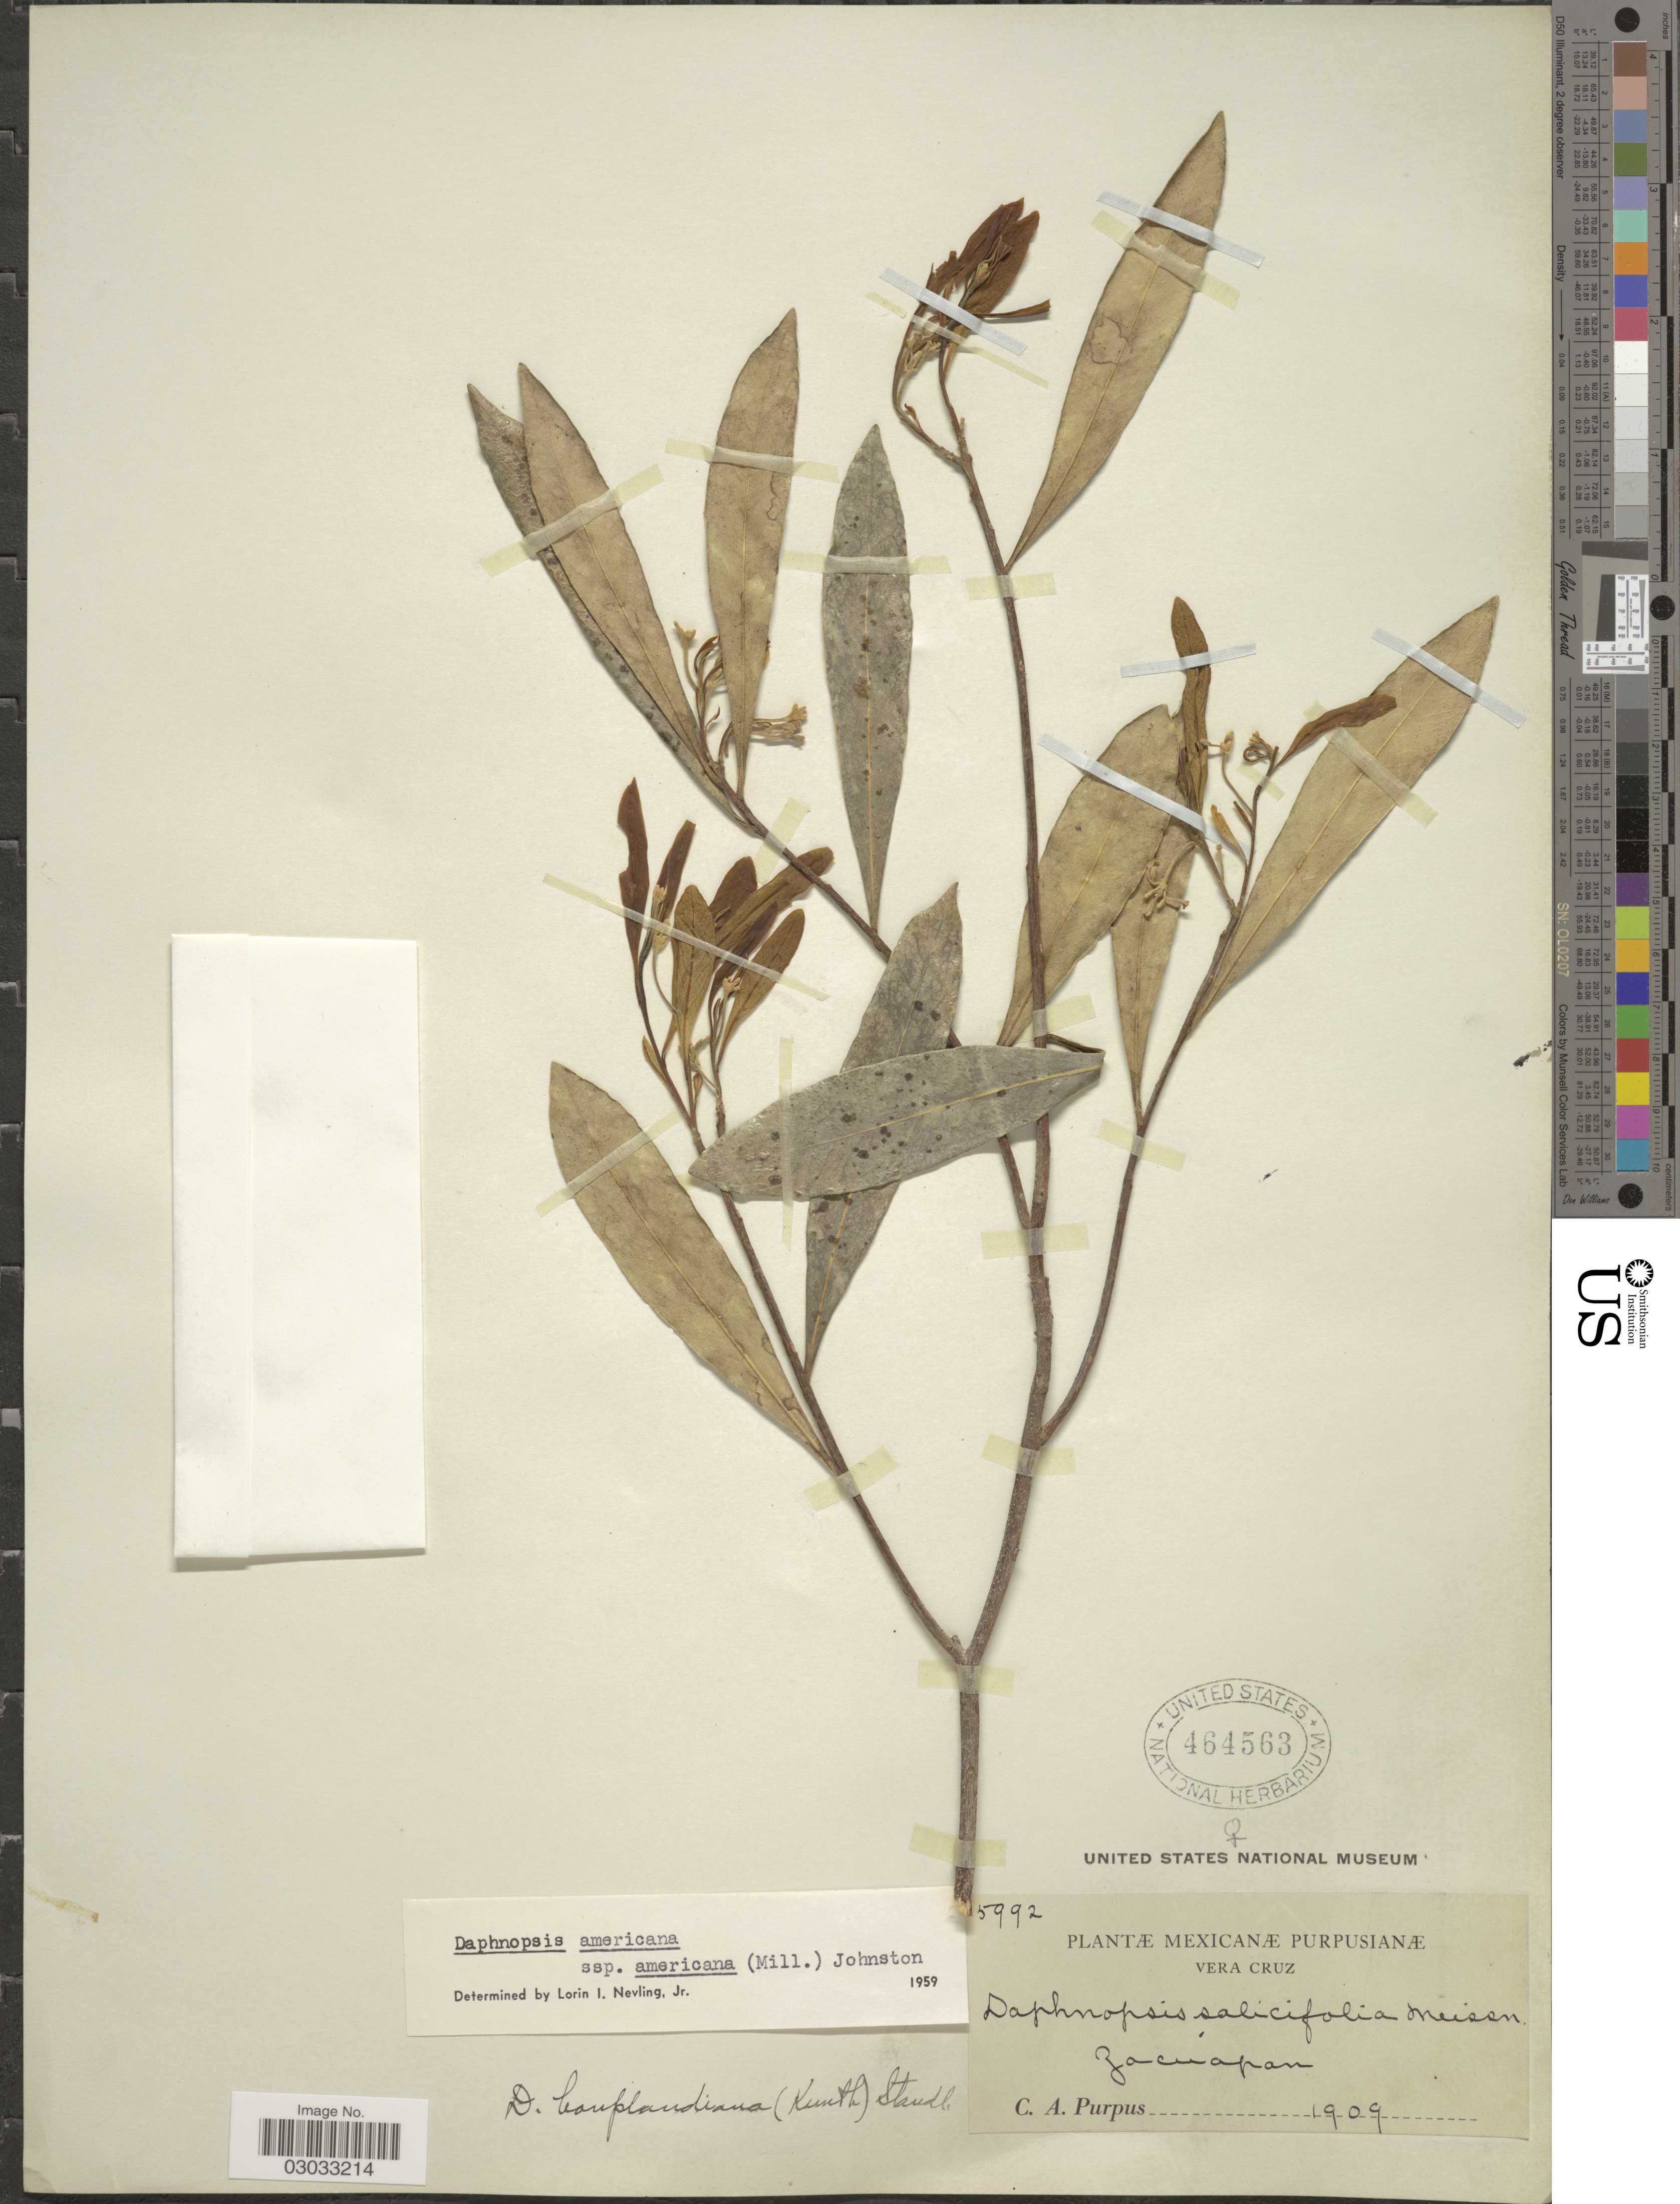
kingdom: Plantae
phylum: Tracheophyta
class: Magnoliopsida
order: Malvales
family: Thymelaeaceae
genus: Daphnopsis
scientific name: Daphnopsis americana subsp. americana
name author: (Mill.) J.R. Johnst.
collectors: C. A. Purpus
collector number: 5992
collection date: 1909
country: Mexico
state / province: Veracruz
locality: Vera Cruz, Zacuapan.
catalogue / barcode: US 464563